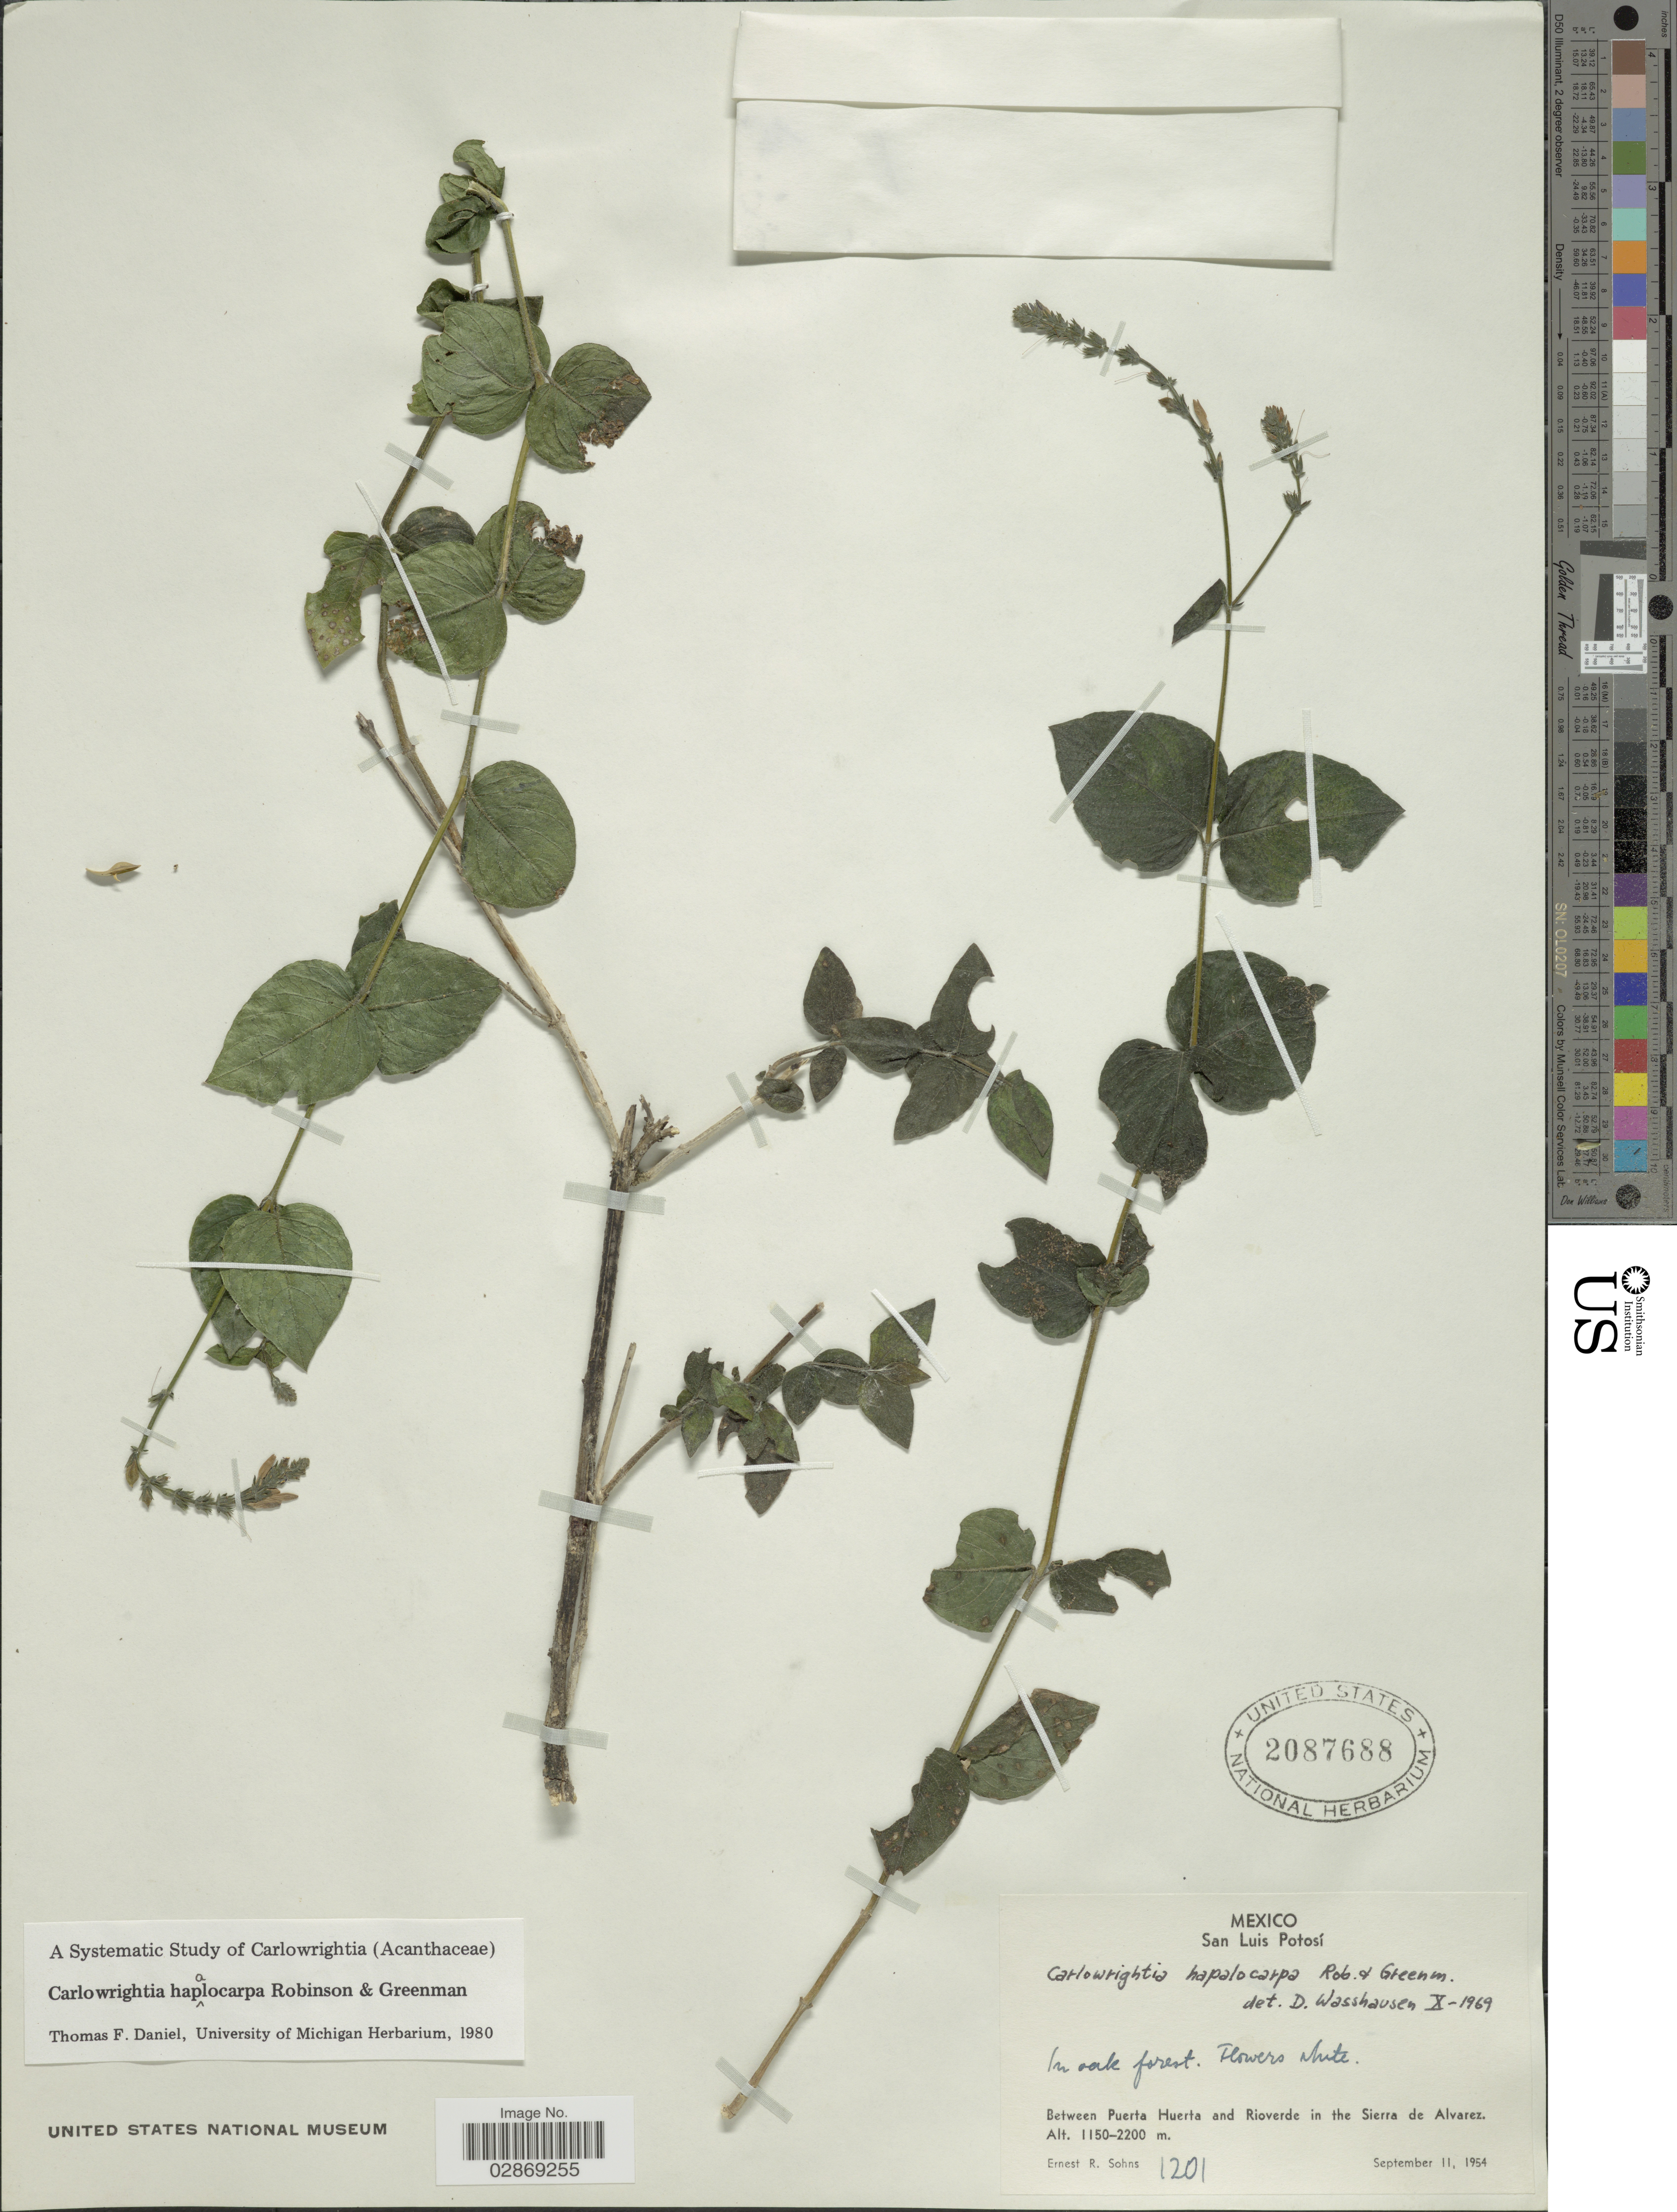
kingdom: Plantae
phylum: Tracheophyta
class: Magnoliopsida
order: Lamiales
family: Acanthaceae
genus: Carlowrightia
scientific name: Carlowrightia haplocarpa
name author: B.L. Rob. & Greenm.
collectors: E. R. Sohns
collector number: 1201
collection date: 1954-09-11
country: Mexico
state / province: San Luis Potosí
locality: Between Puerta Huerta and Rioverde in the Sierra de Alvarez.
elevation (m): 1150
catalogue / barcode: US 2087688